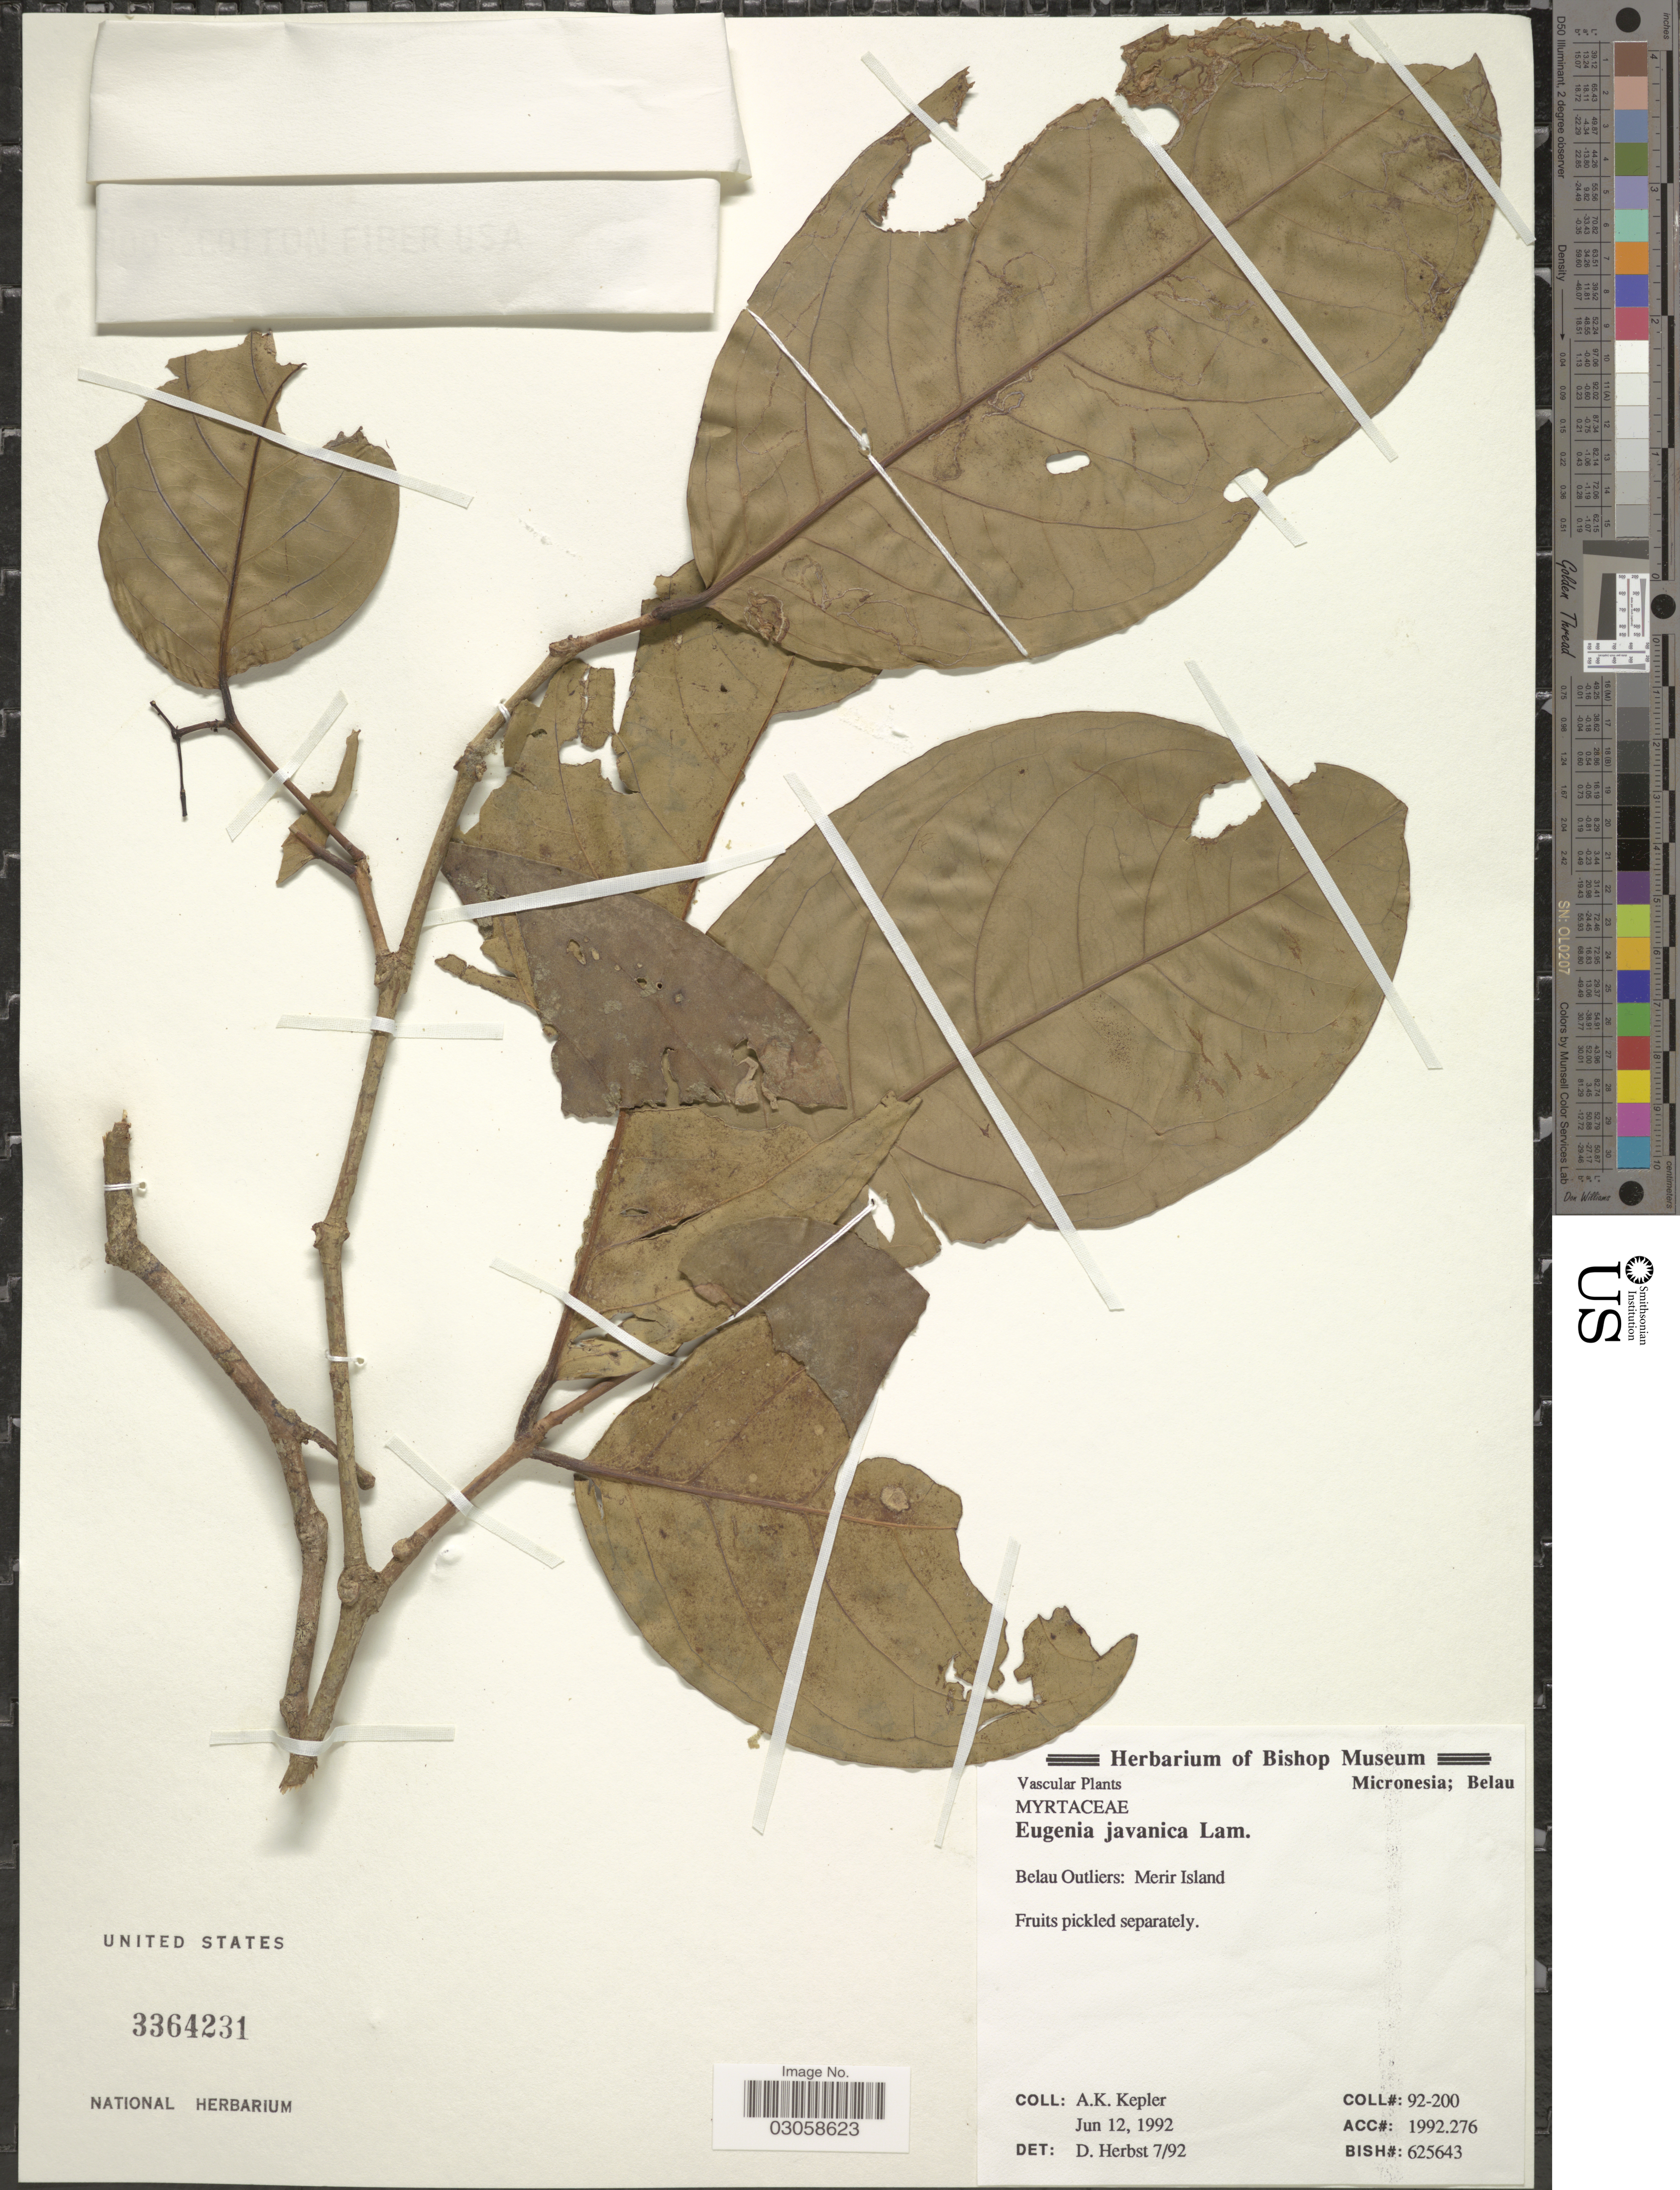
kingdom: Plantae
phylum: Tracheophyta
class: Magnoliopsida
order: Myrtales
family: Myrtaceae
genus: Syzygium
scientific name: Syzygium samarangense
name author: (Blume) Merr. & L.M. Perry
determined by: Strong, Mark T., (BOT), Smithsonian Institution - National Museum of Natural History (UNITED STATES)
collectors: A. K. Kepler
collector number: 92-200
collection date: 1992-06-12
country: Palau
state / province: Belau Outliers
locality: Micronesia; Belau. Belau Outliers: Merir Island.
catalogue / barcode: US 3364231